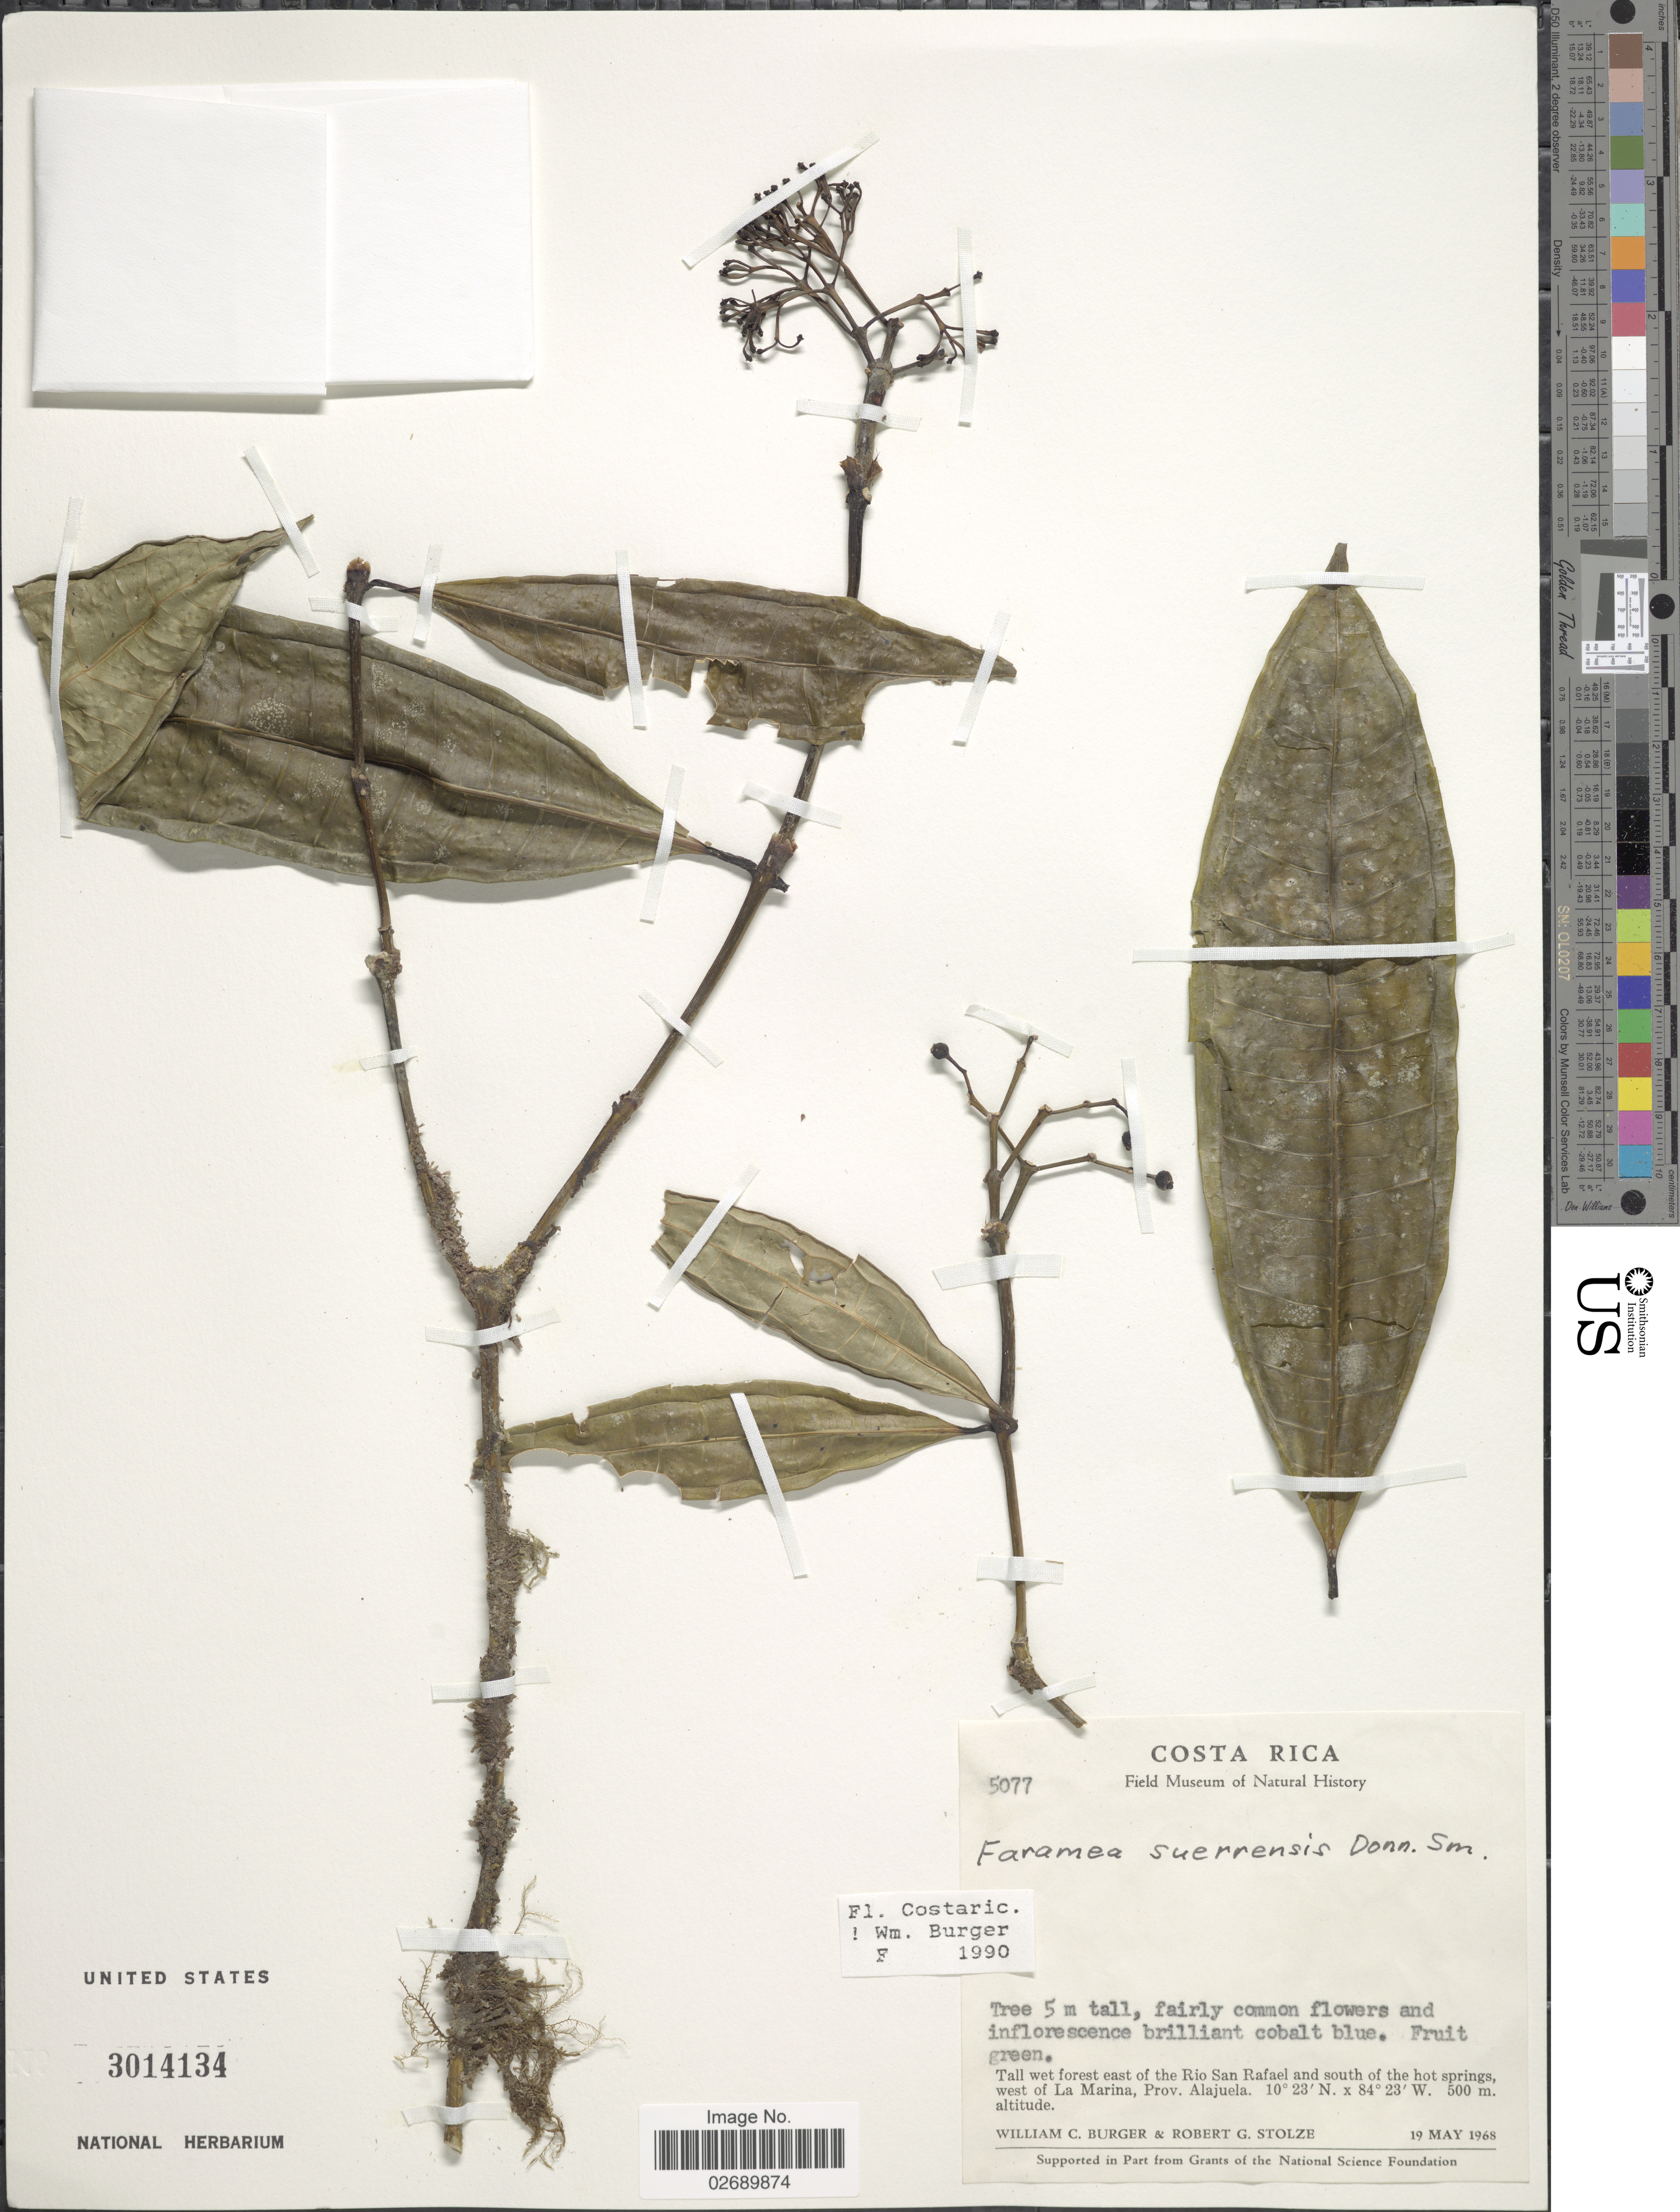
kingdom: Plantae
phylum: Tracheophyta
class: Magnoliopsida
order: Gentianales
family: Rubiaceae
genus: Faramea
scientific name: Faramea suerrensis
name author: (Donn. Sm.) Donn. Sm.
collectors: W. Burger & R. G. Stolze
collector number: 5077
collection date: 1968-05-19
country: Costa Rica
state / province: Alajuela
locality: East of the Rio San Rafael and south of the hot springs, west of La Marina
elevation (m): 500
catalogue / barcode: US 3014134